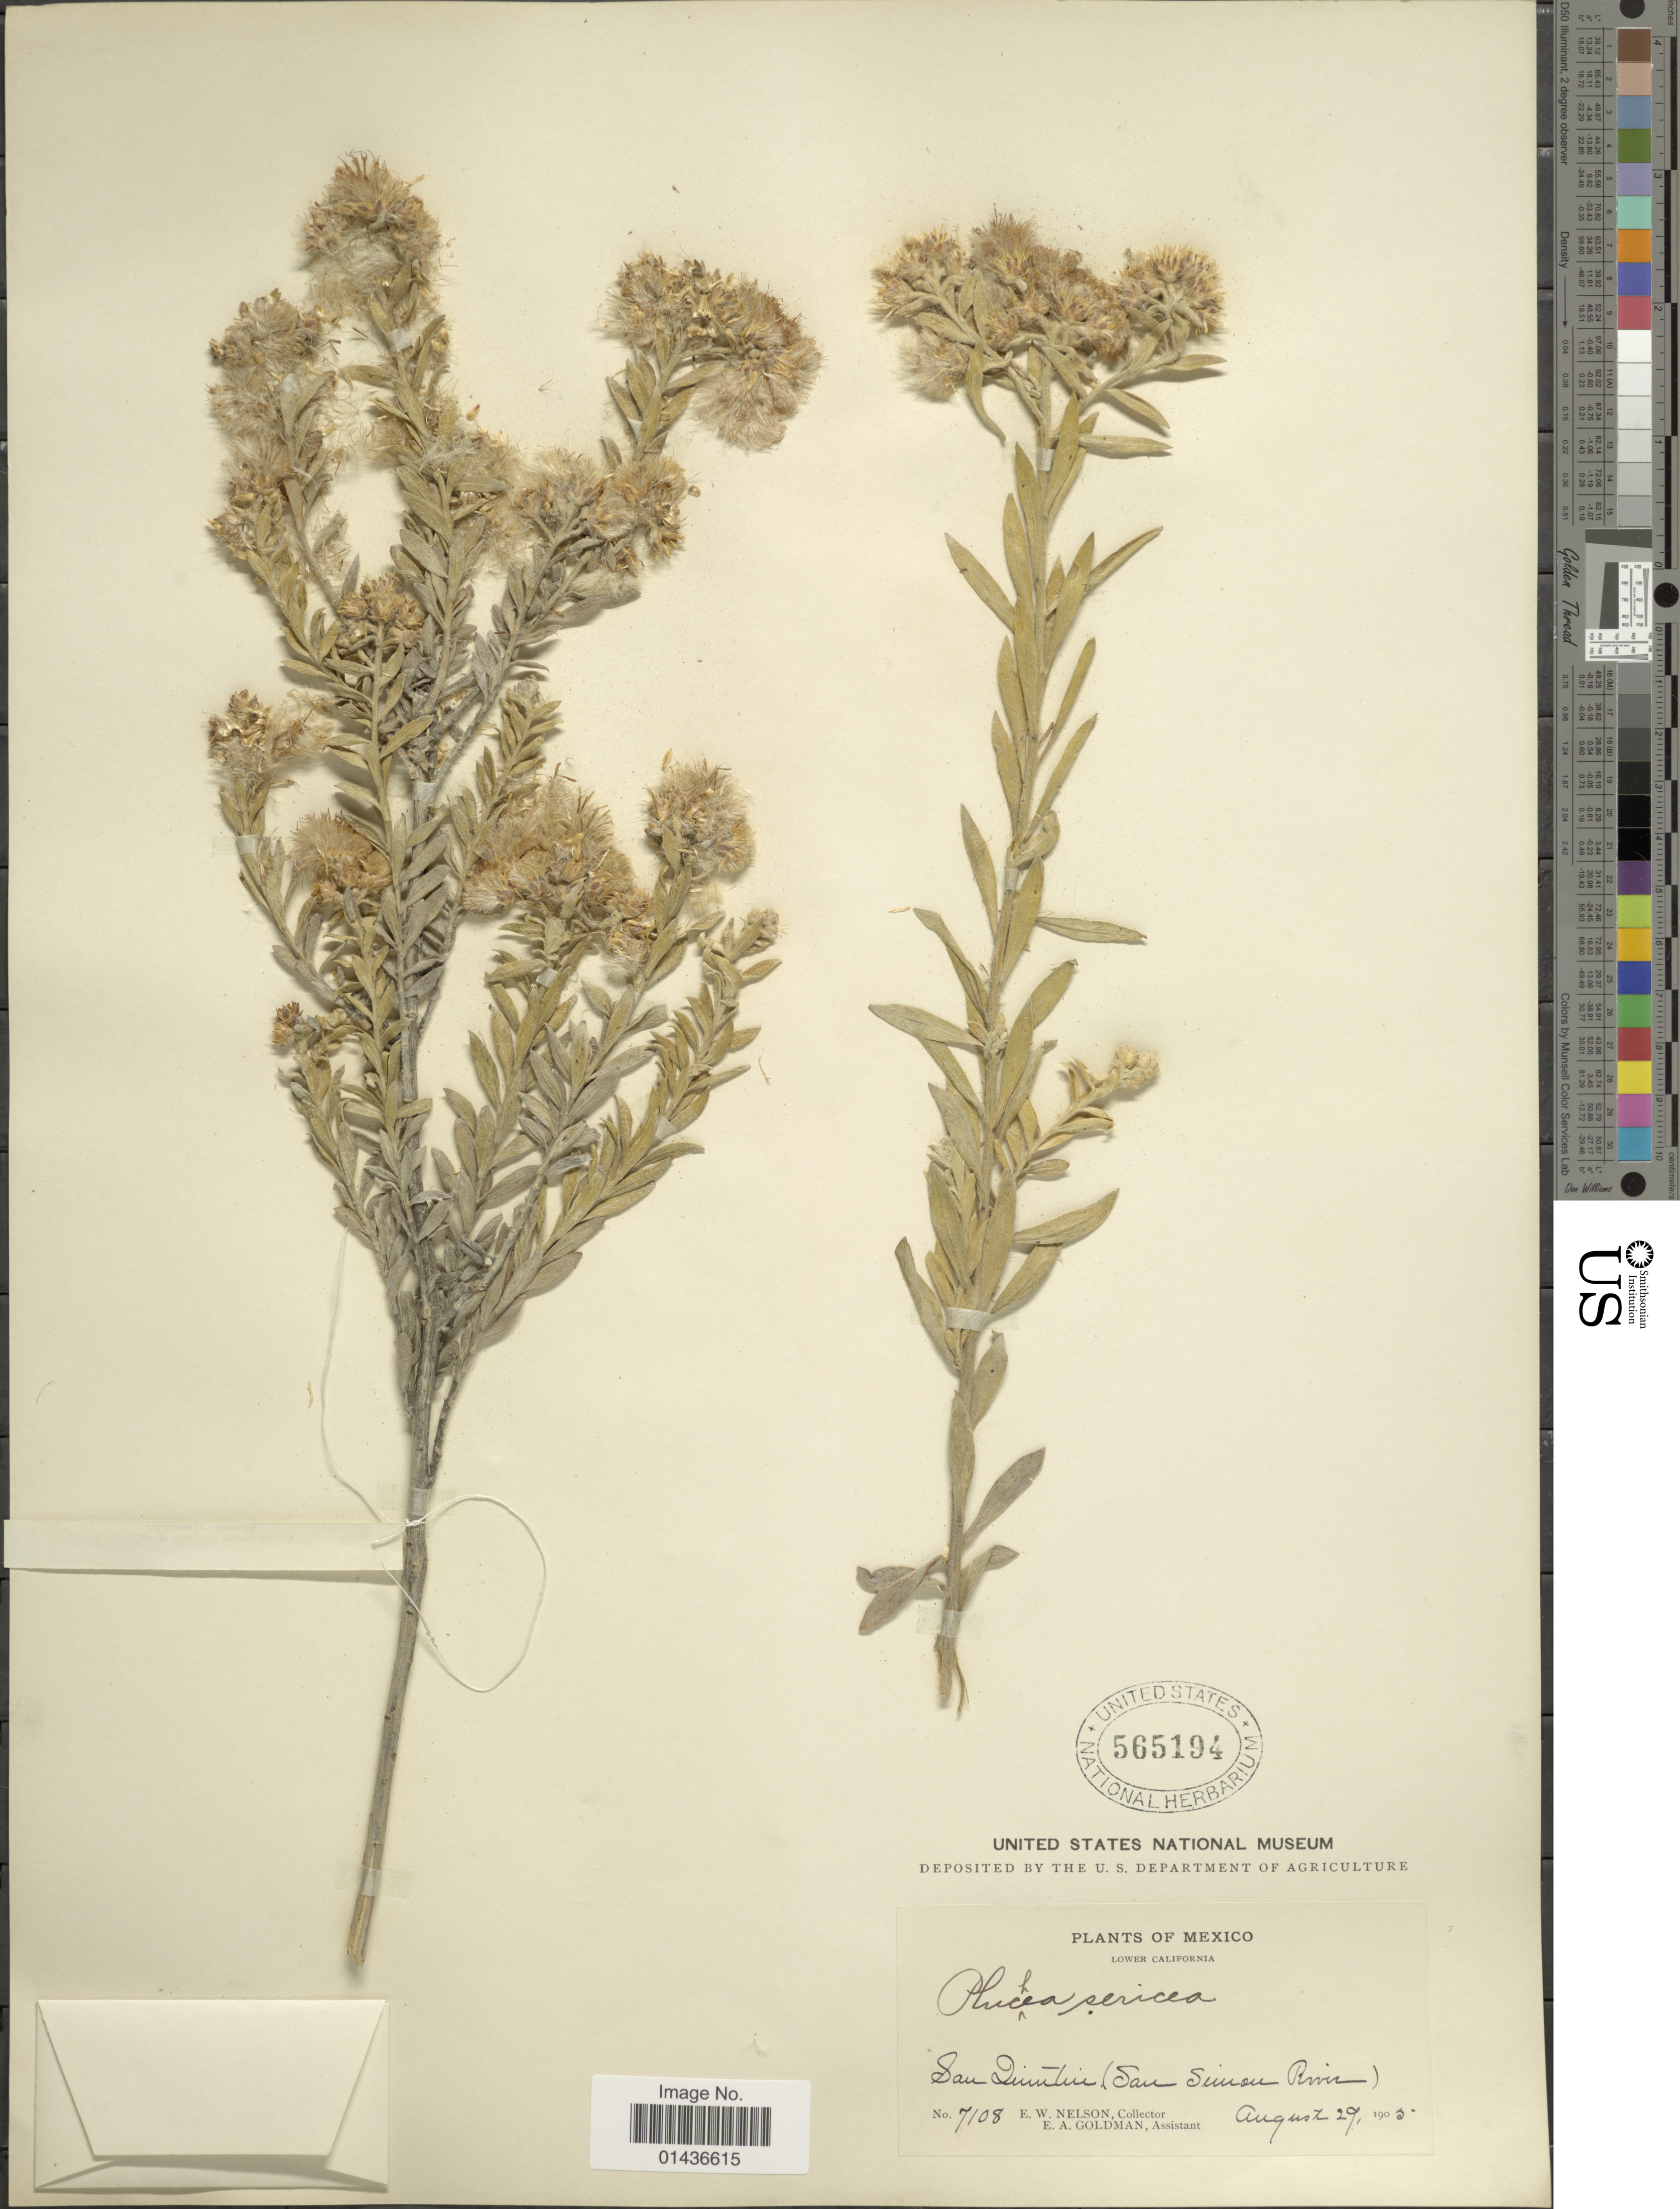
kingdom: Plantae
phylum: Tracheophyta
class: Magnoliopsida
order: Asterales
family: Asteraceae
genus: Pluchea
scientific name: Pluchea sericea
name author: (Nutt.) Coville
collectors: E. W. Nelson & E. A. Goldman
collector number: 7108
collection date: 1905-08-29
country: Mexico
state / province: Baja California Norte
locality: Lower California, San Quentin (San Simon River)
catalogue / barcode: US 565194